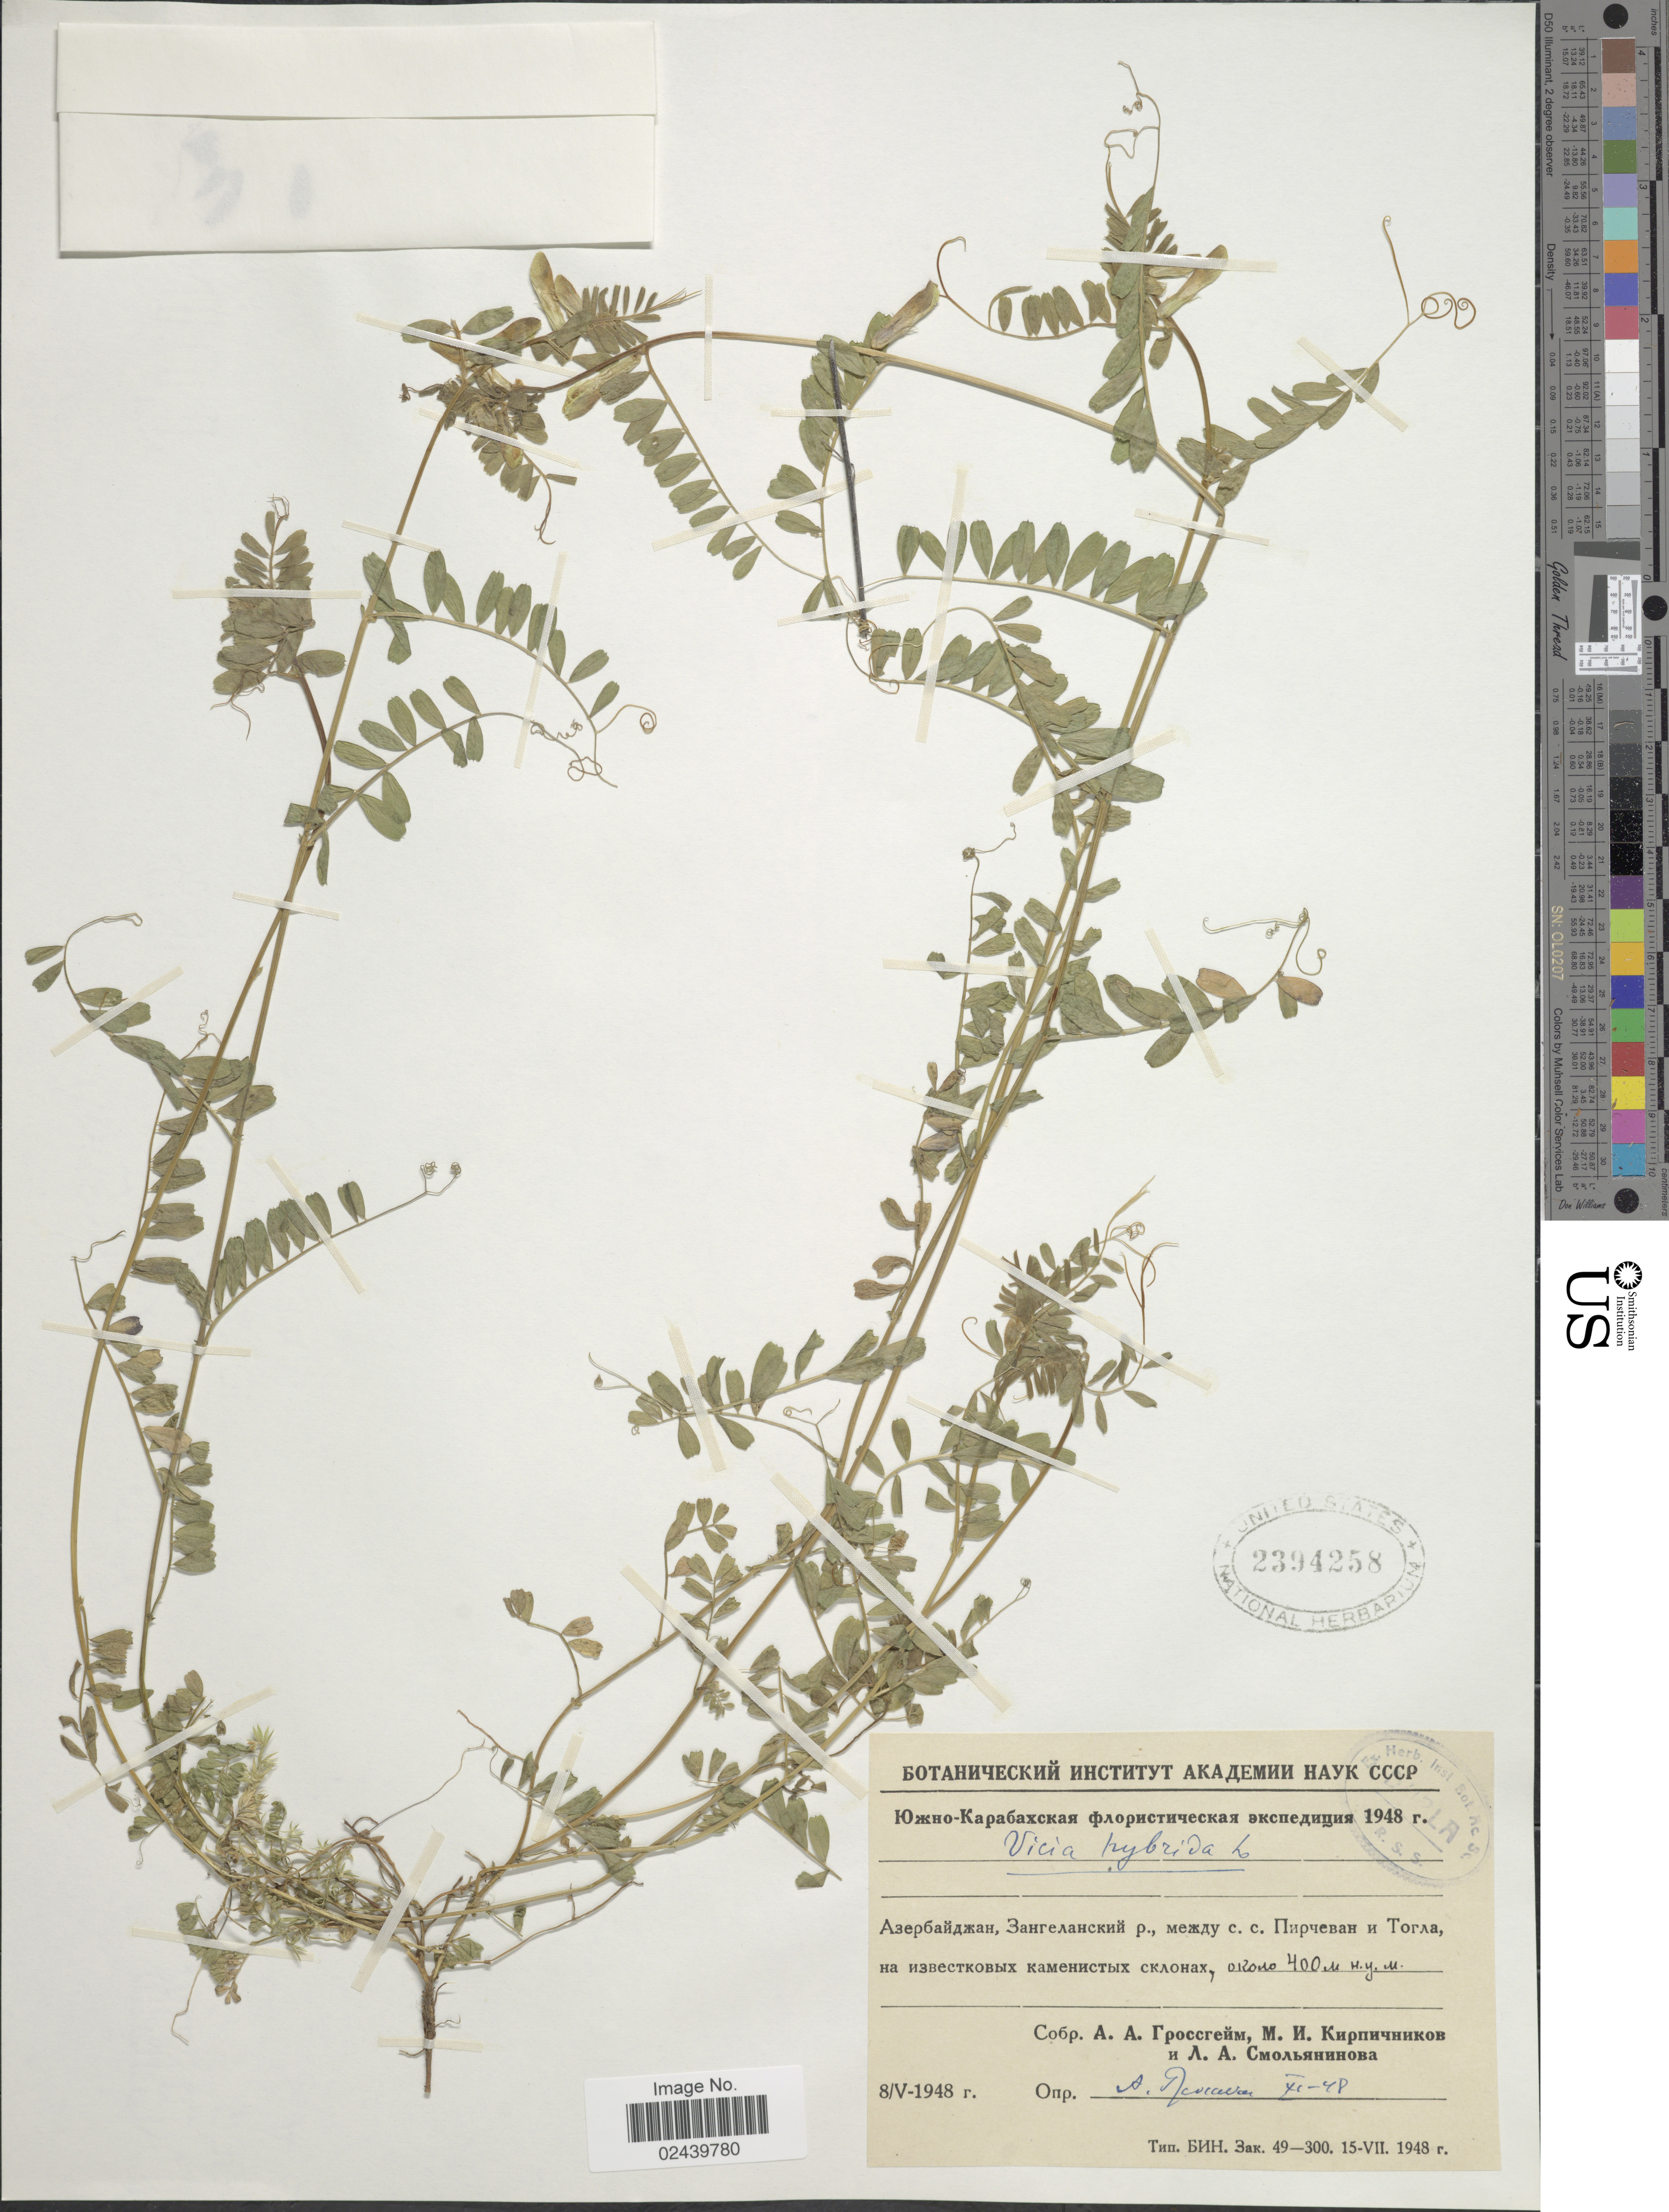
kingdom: Plantae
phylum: Tracheophyta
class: Magnoliopsida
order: Fabales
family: Fabaceae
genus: Vicia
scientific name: Vicia hybrida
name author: L.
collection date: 1948-05-08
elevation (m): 400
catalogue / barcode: US 2394258